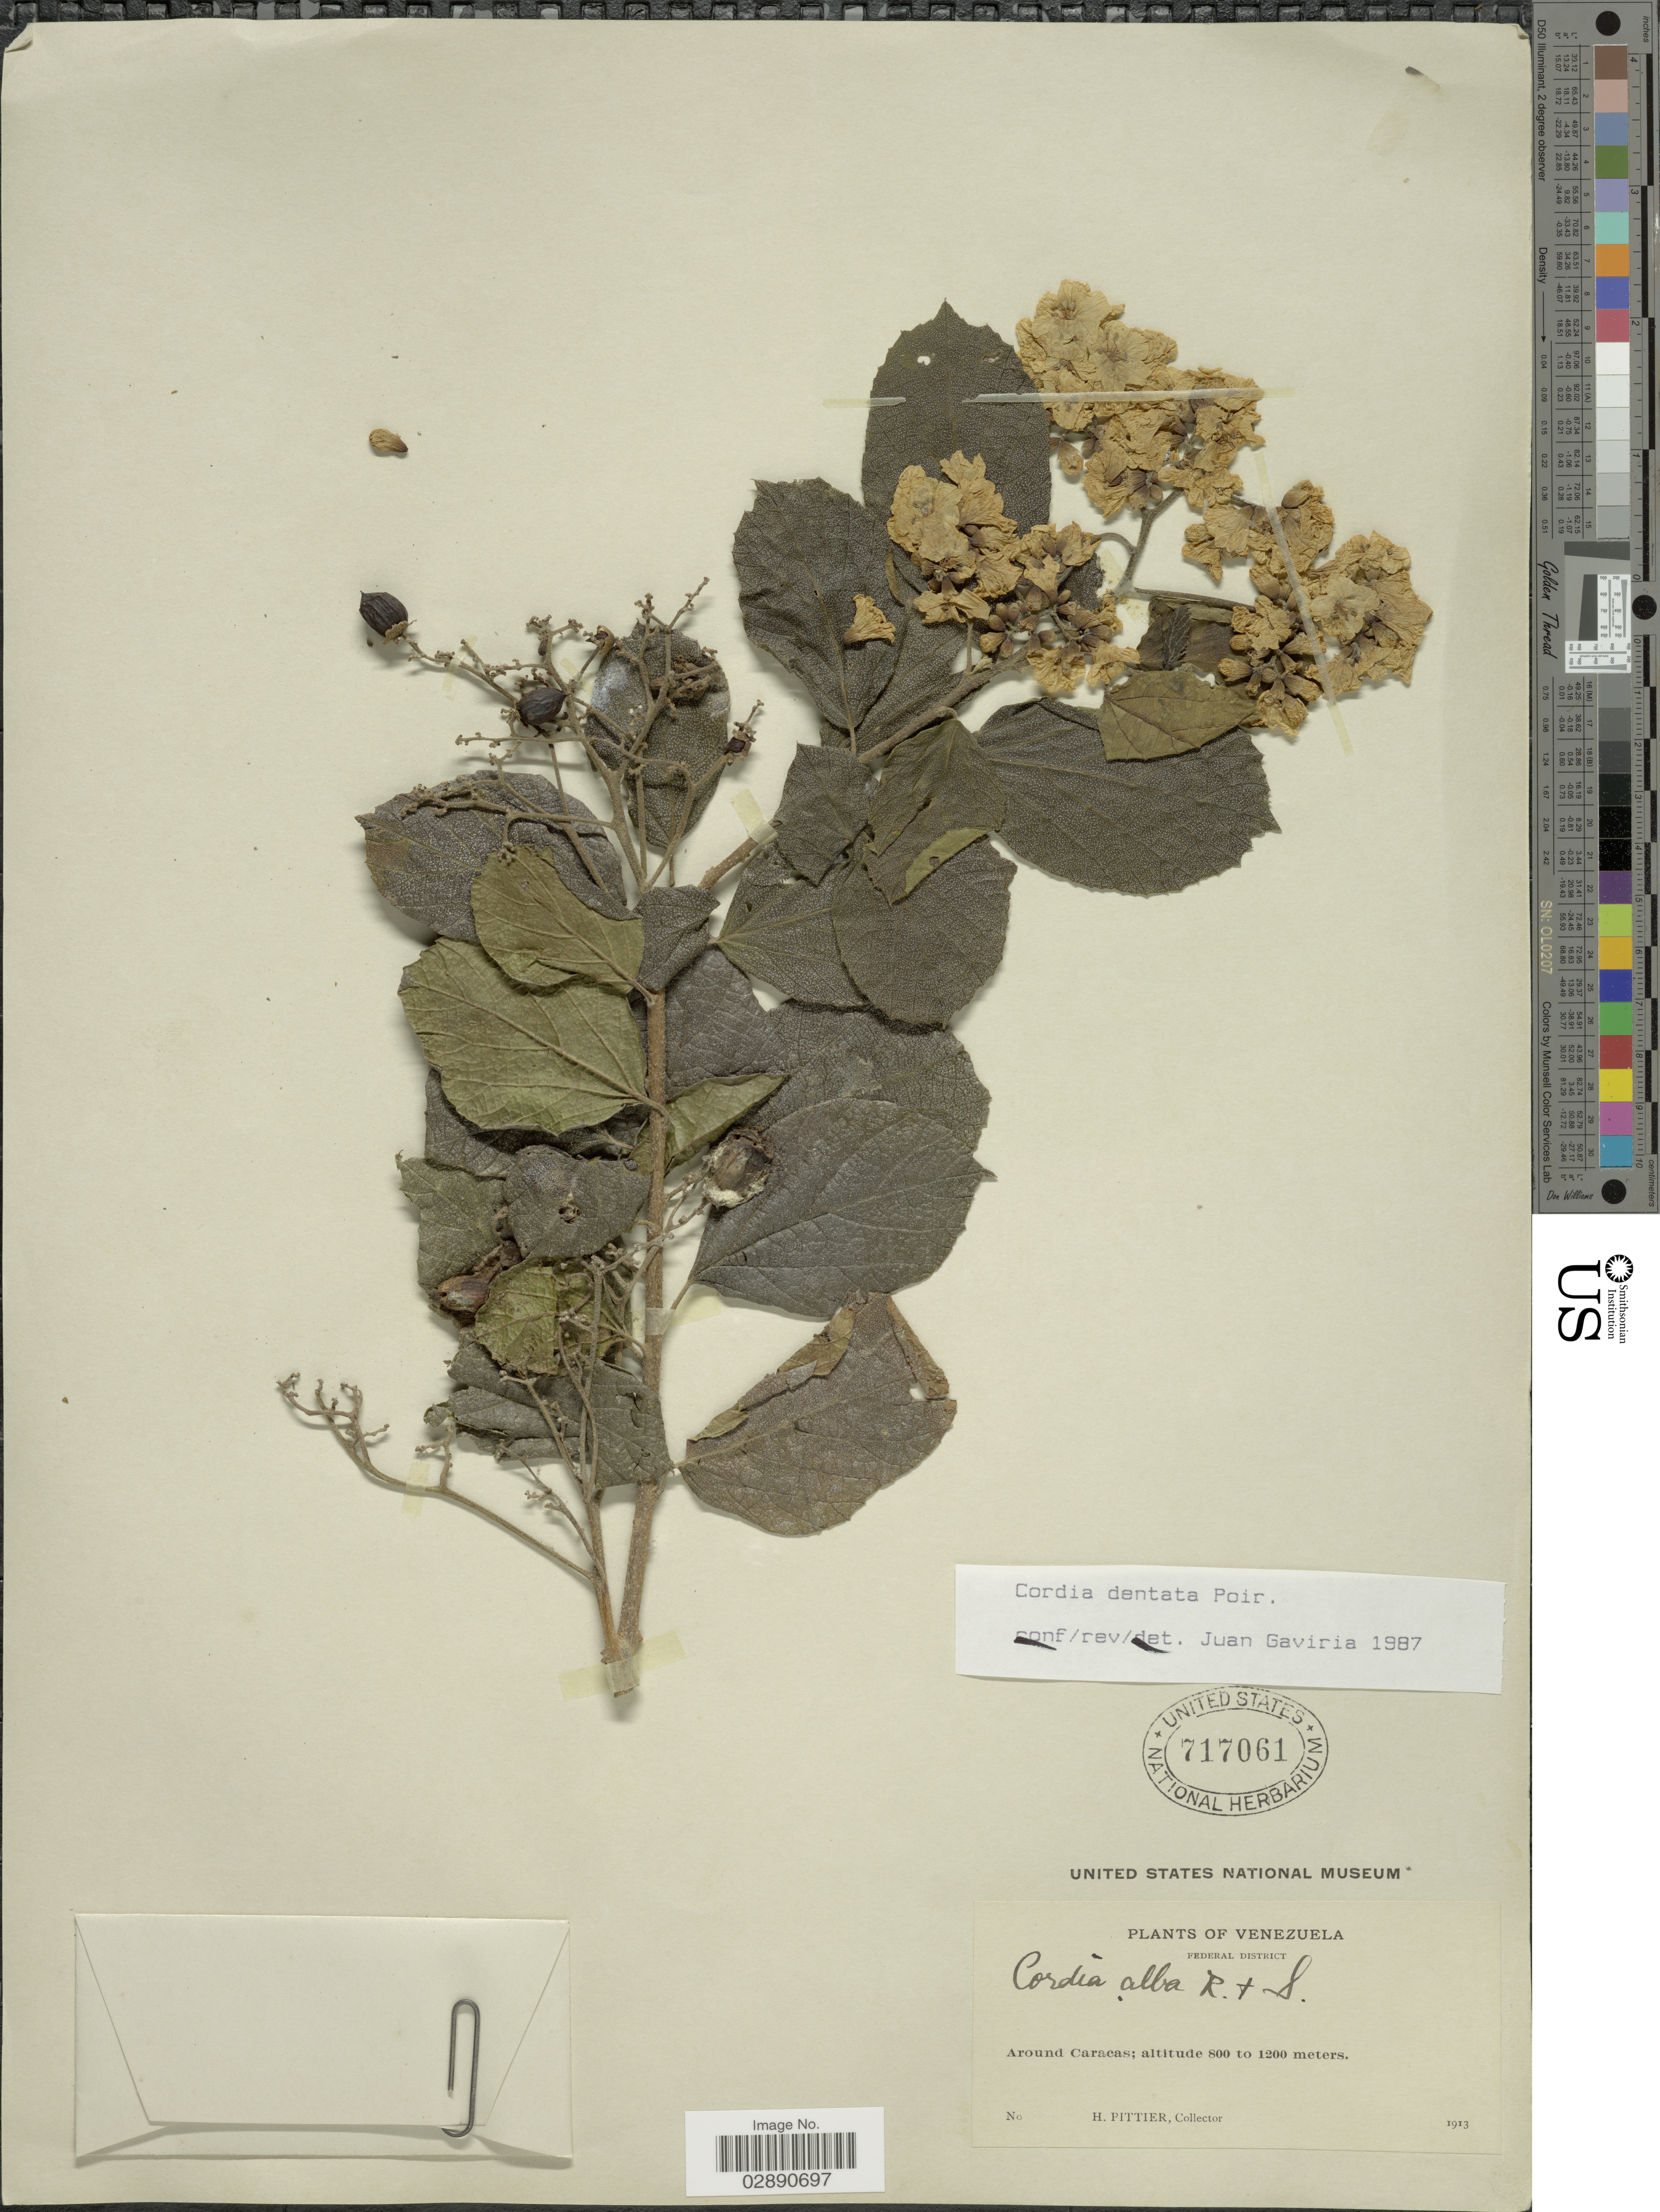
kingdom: Plantae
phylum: Tracheophyta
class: Magnoliopsida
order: Boraginales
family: Cordiaceae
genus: Cordia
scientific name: Cordia dentata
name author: Poir.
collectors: H. F. Pittier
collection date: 1913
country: Venezuela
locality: Federal District. Around Caracas.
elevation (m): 800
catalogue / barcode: US 717061